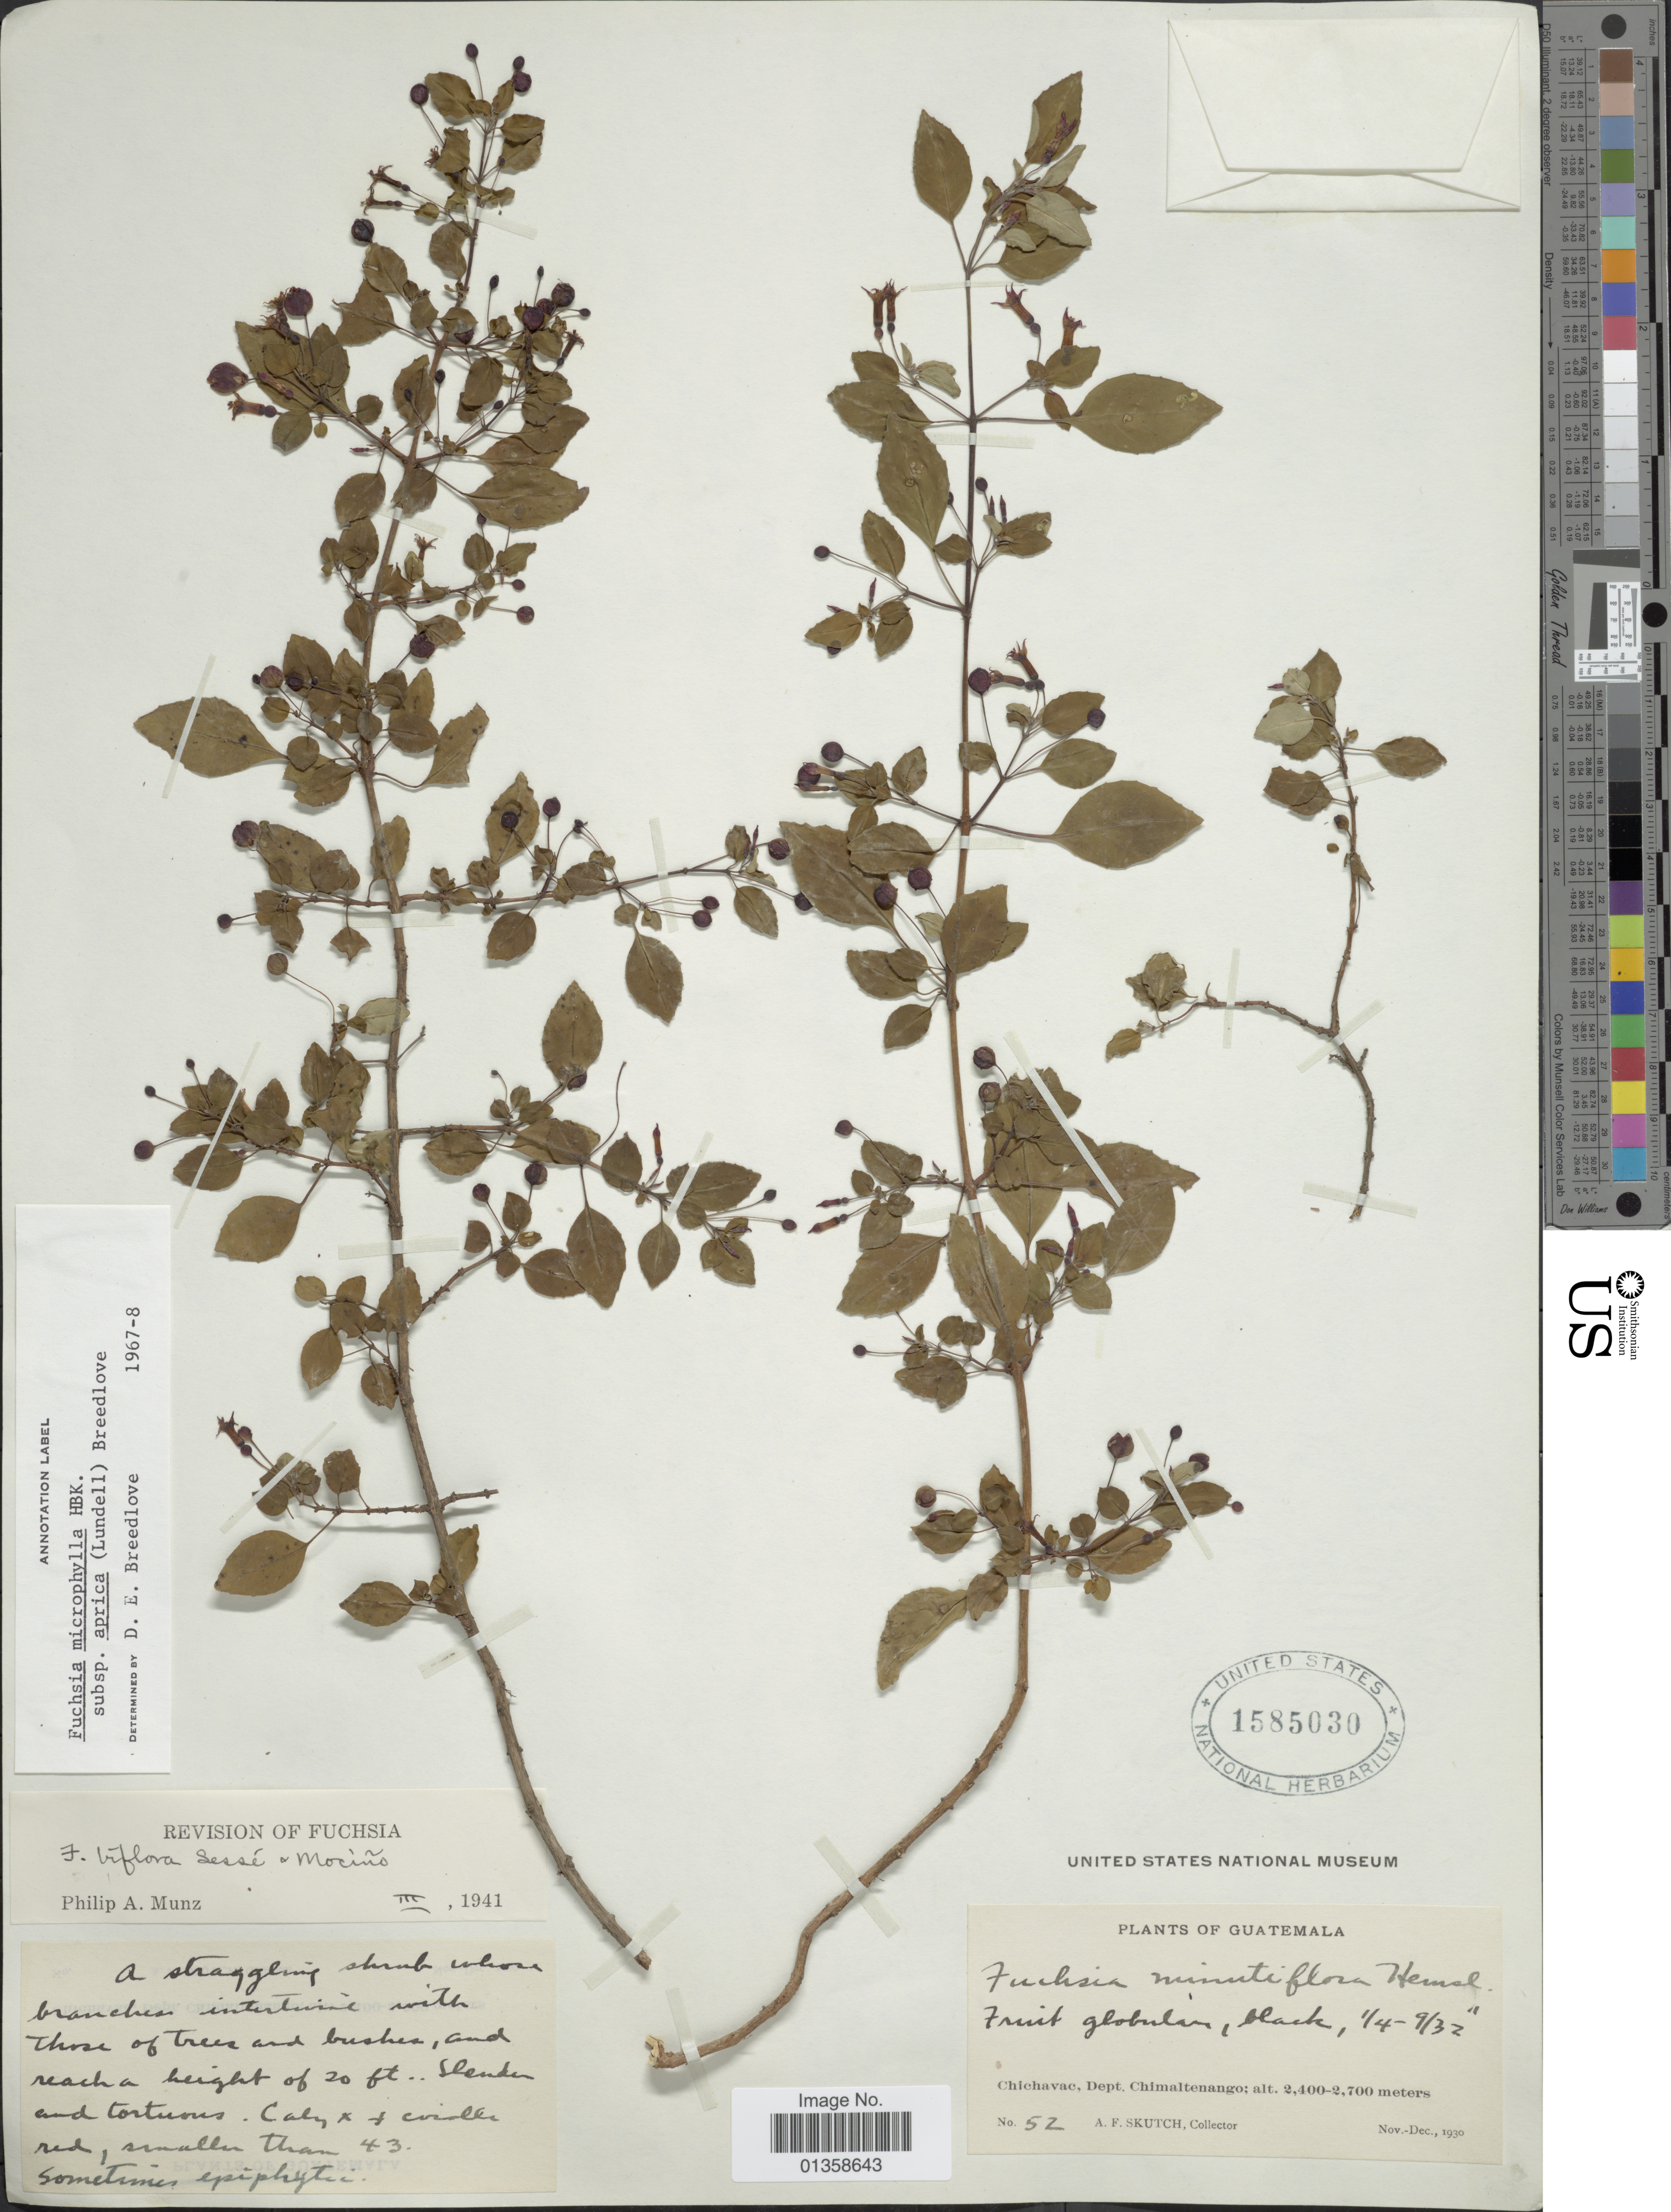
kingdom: Plantae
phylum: Tracheophyta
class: Magnoliopsida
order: Myrtales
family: Onagraceae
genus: Fuchsia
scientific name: Fuchsia microphylla subsp. aprica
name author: (Lundell) Breedlove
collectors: A. F. Skutch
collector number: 52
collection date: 1930-11/1930-12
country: Guatemala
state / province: Chimaltenango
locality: Chichavac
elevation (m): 2400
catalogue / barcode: US 1585030